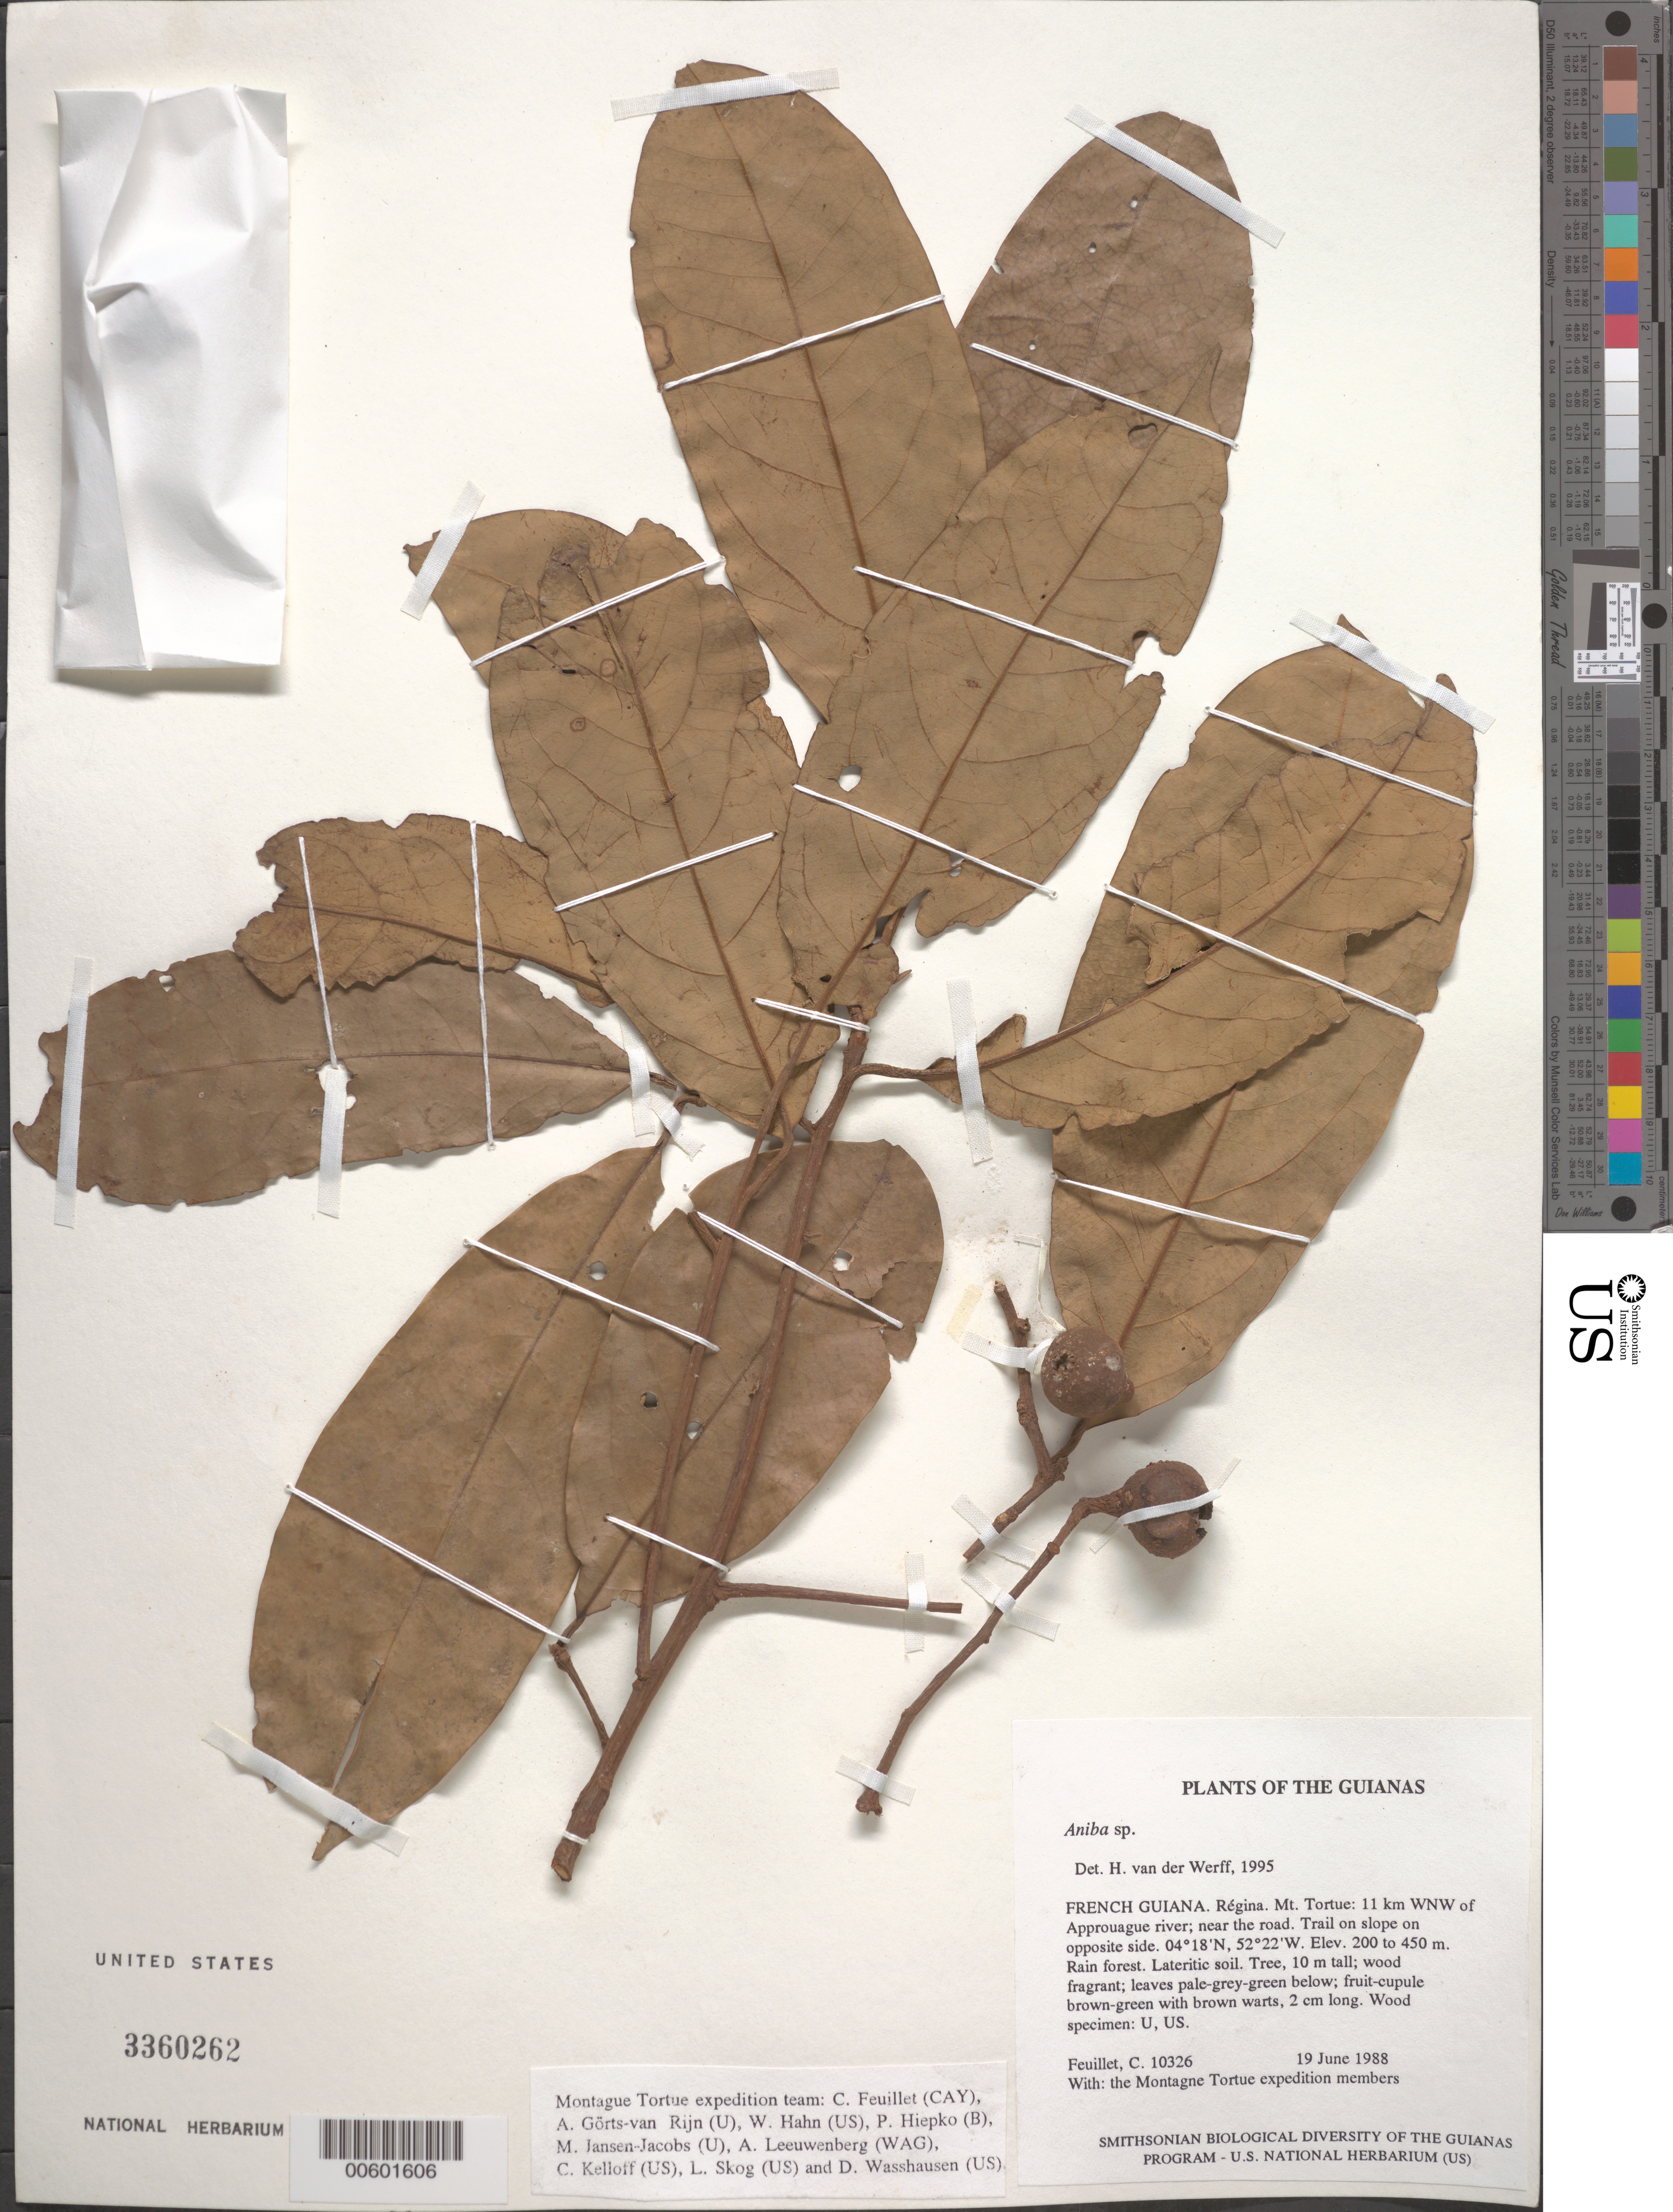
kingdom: Plantae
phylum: Tracheophyta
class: Magnoliopsida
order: Laurales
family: Lauraceae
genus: Aniba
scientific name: Aniba sp.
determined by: van der Werff, H., (MO), Missouri Botanical Garden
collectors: C. Feuillet & Montagne Torte Exped. members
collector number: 10326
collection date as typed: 19 June 1988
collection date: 1988-06-19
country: French Guiana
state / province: Cayenne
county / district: Regina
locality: Mt. Tortue: 11 km WNW of Approuague river; near the road. Trail on slope on opposite side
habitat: Rain forest. Lateritic soil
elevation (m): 200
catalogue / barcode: US 3360262